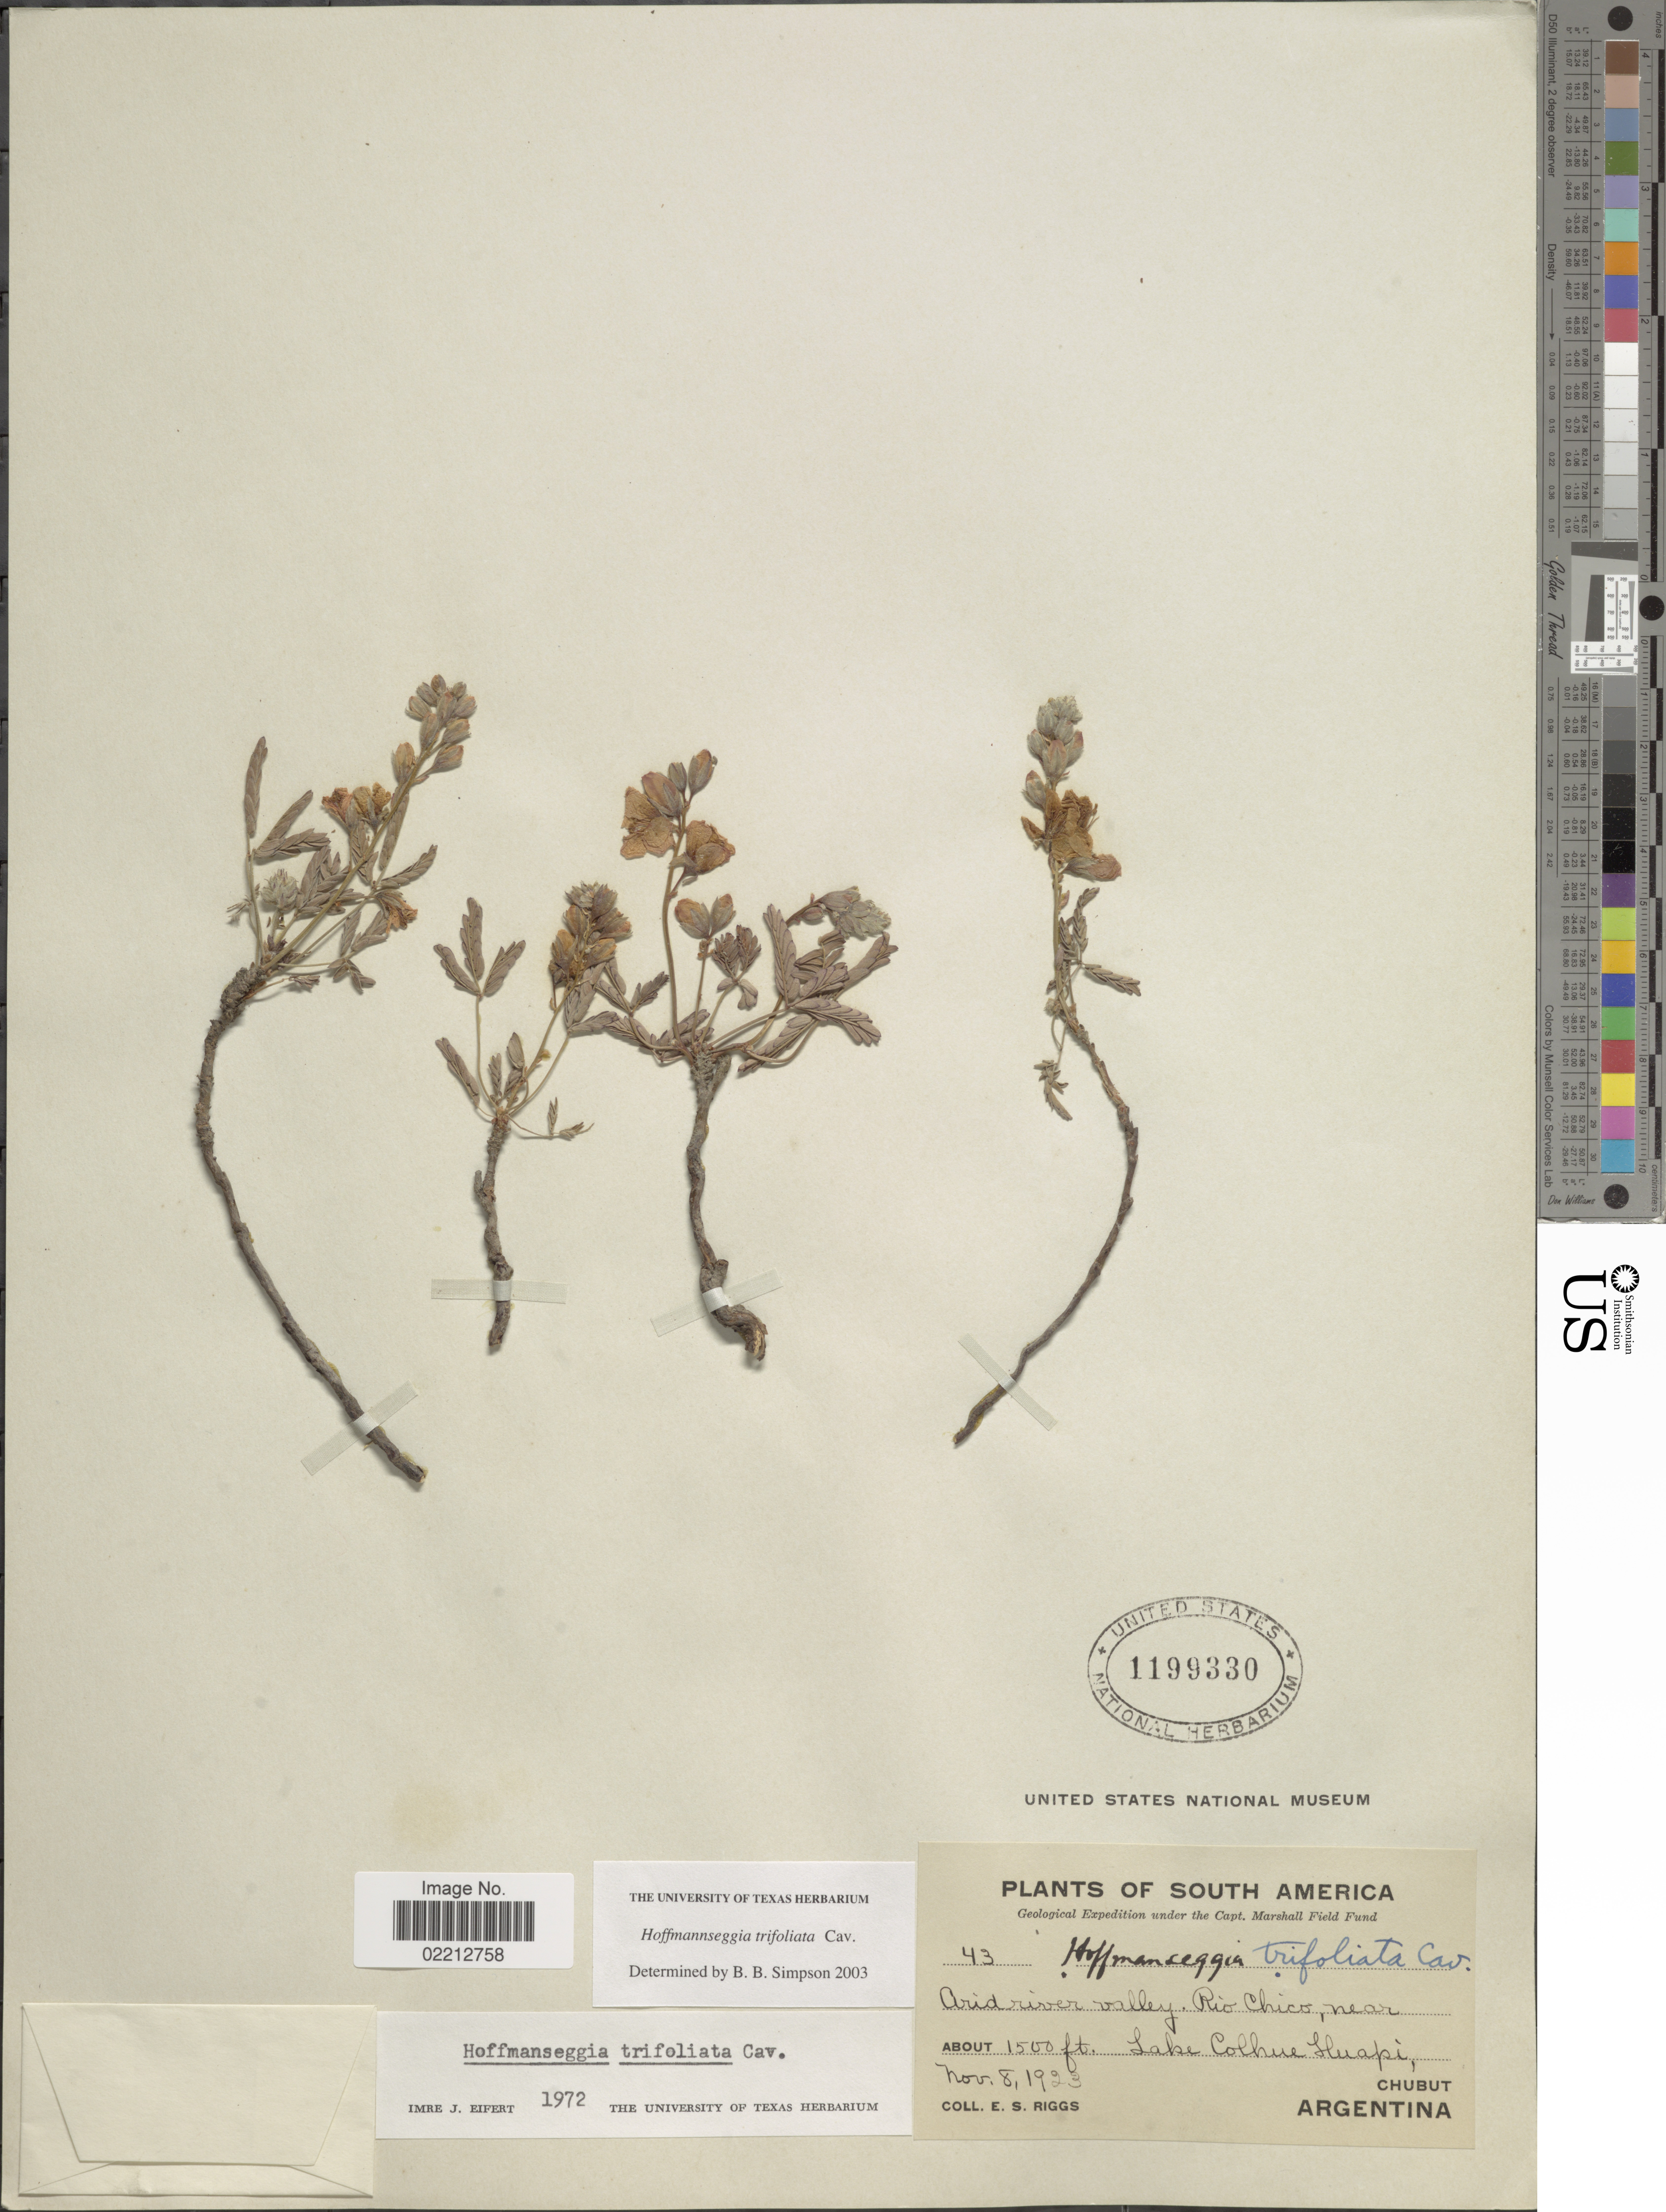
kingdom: Plantae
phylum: Tracheophyta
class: Magnoliopsida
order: Fabales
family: Fabaceae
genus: Hoffmannseggia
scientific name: Hoffmannseggia trifoliata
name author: Cav.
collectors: E. Riggs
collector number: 43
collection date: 1923-11-08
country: Argentina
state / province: Chubut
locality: Arid river valley, Rio Chico, near Lake Colhue Huapi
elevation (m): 457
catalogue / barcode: US 1199330